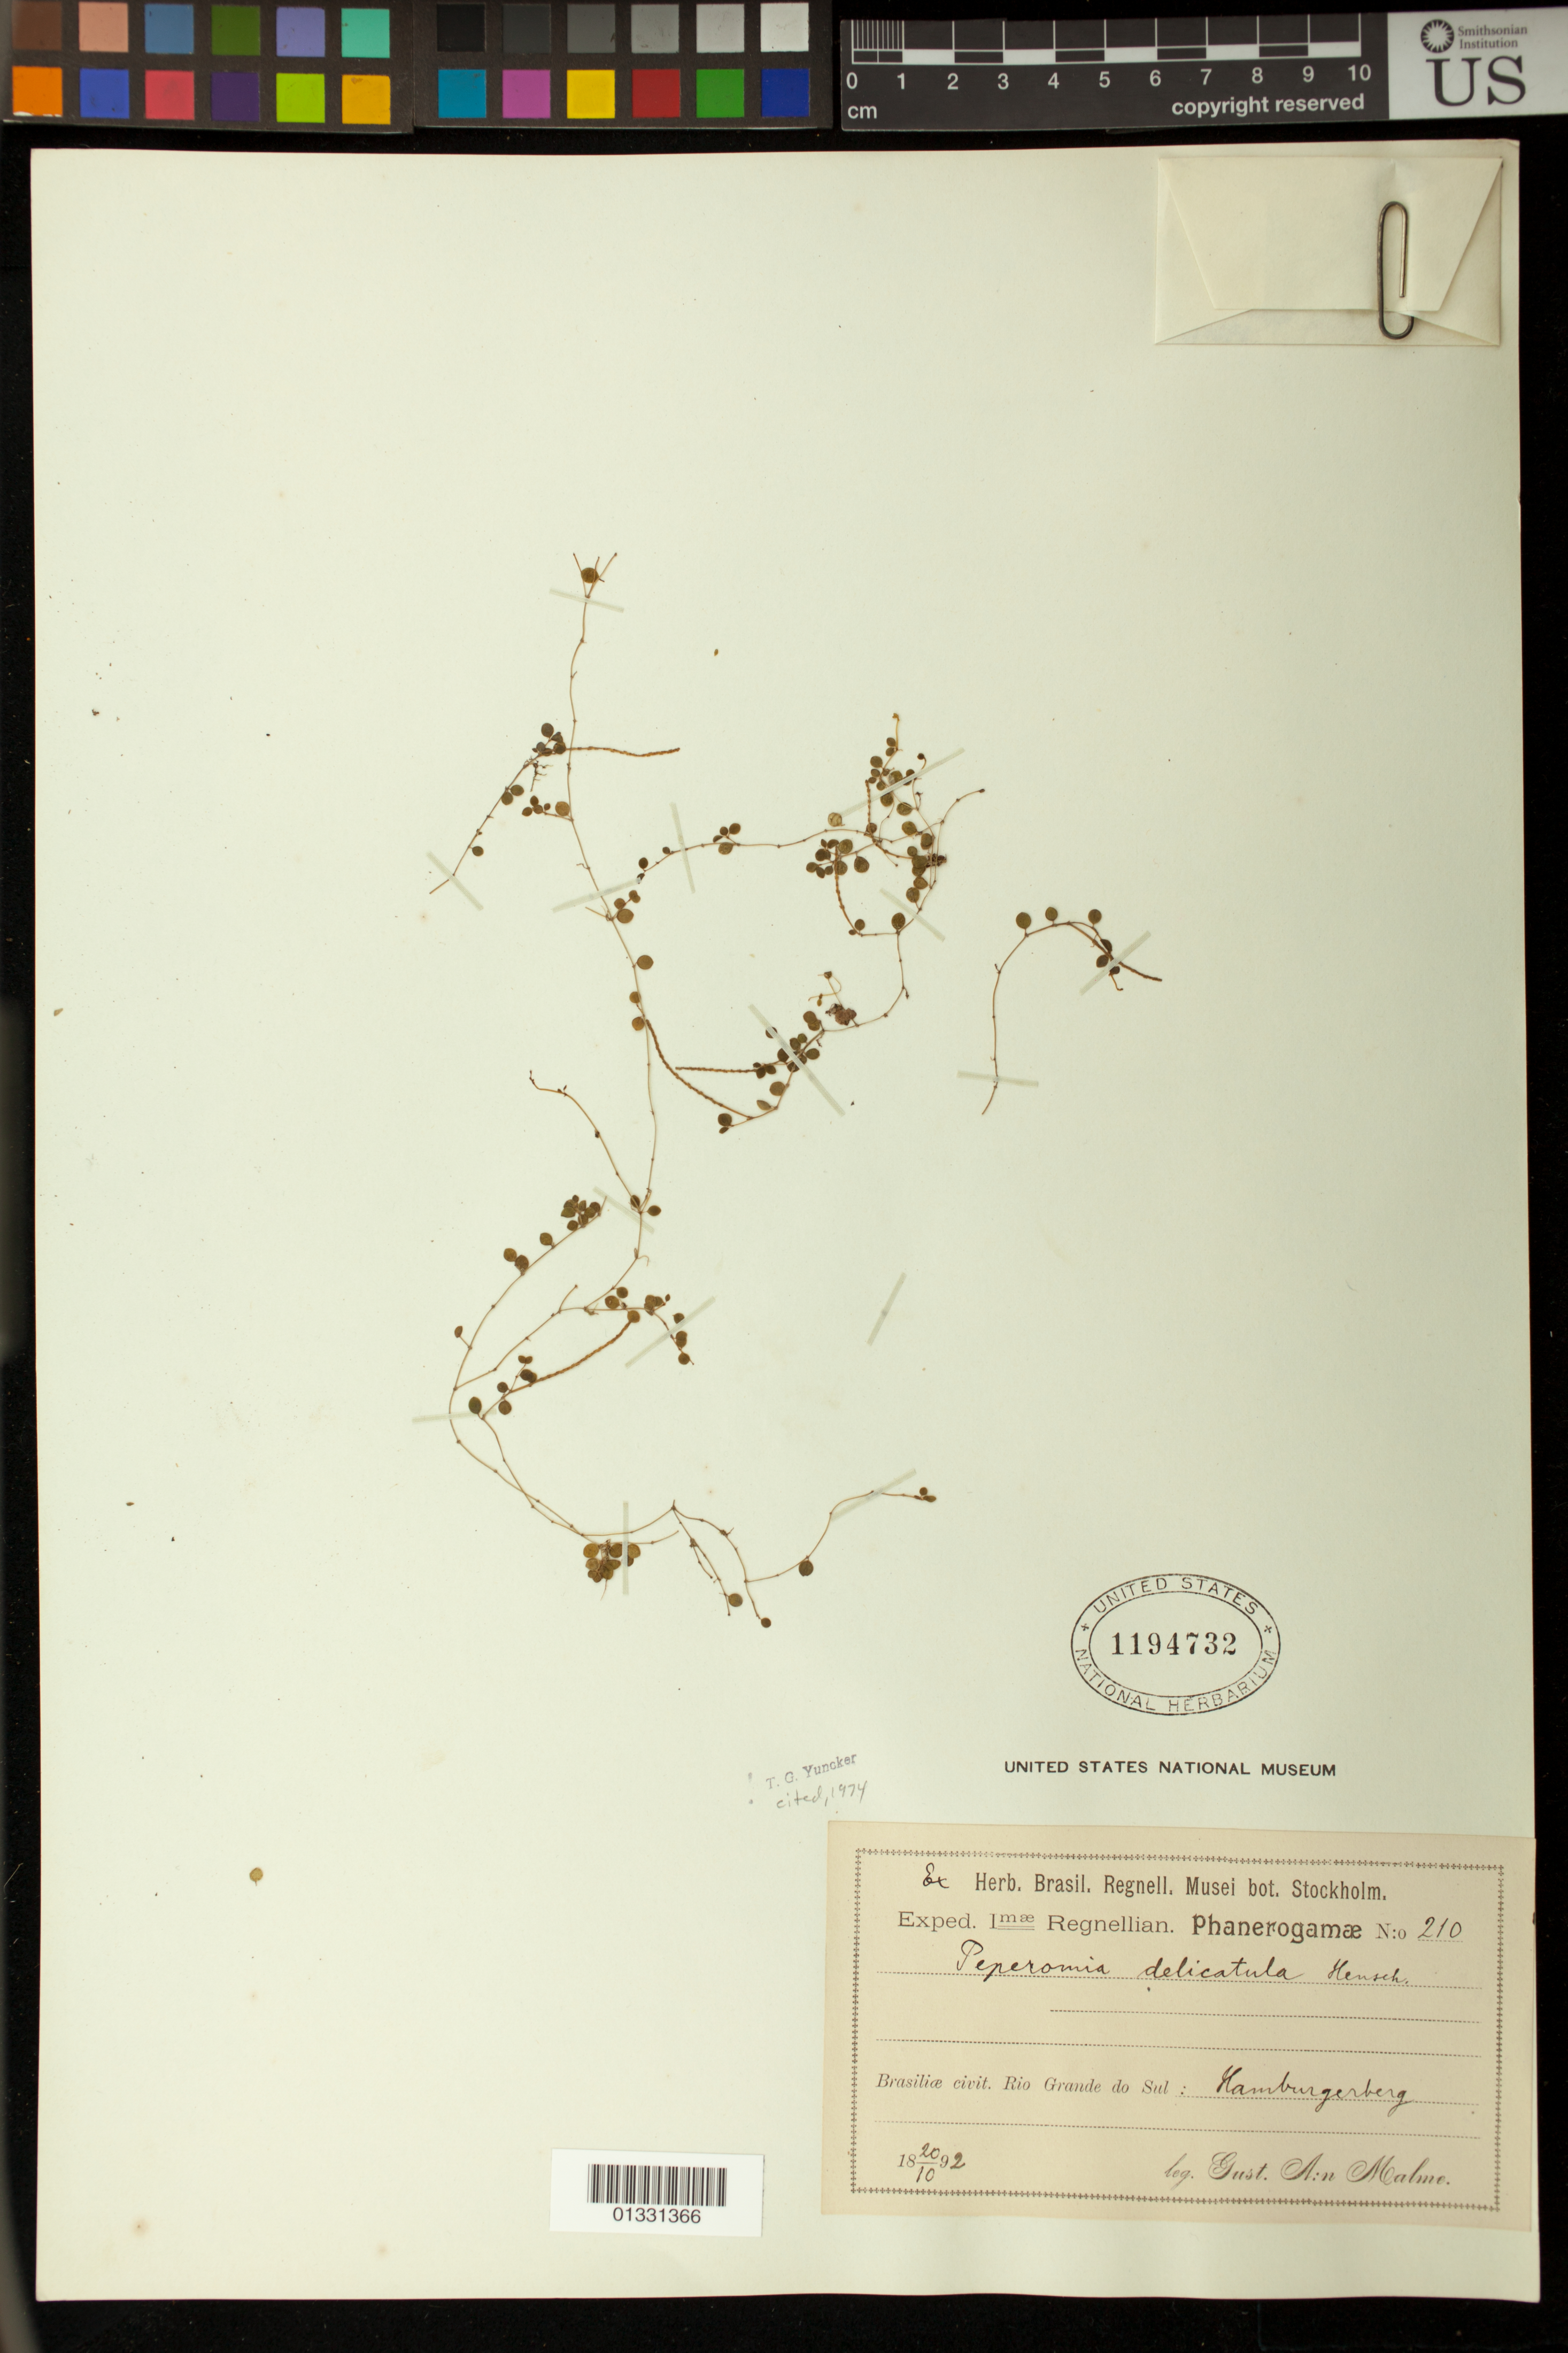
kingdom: Plantae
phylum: Tracheophyta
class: Magnoliopsida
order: Piperales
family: Piperaceae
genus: Peperomia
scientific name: Peperomia delicatula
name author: Henschen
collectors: G. O. A. Malme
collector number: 210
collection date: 1892-10-20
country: Brazil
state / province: Rio Grande do Sul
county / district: Novo Hamburgo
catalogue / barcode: US 1194732